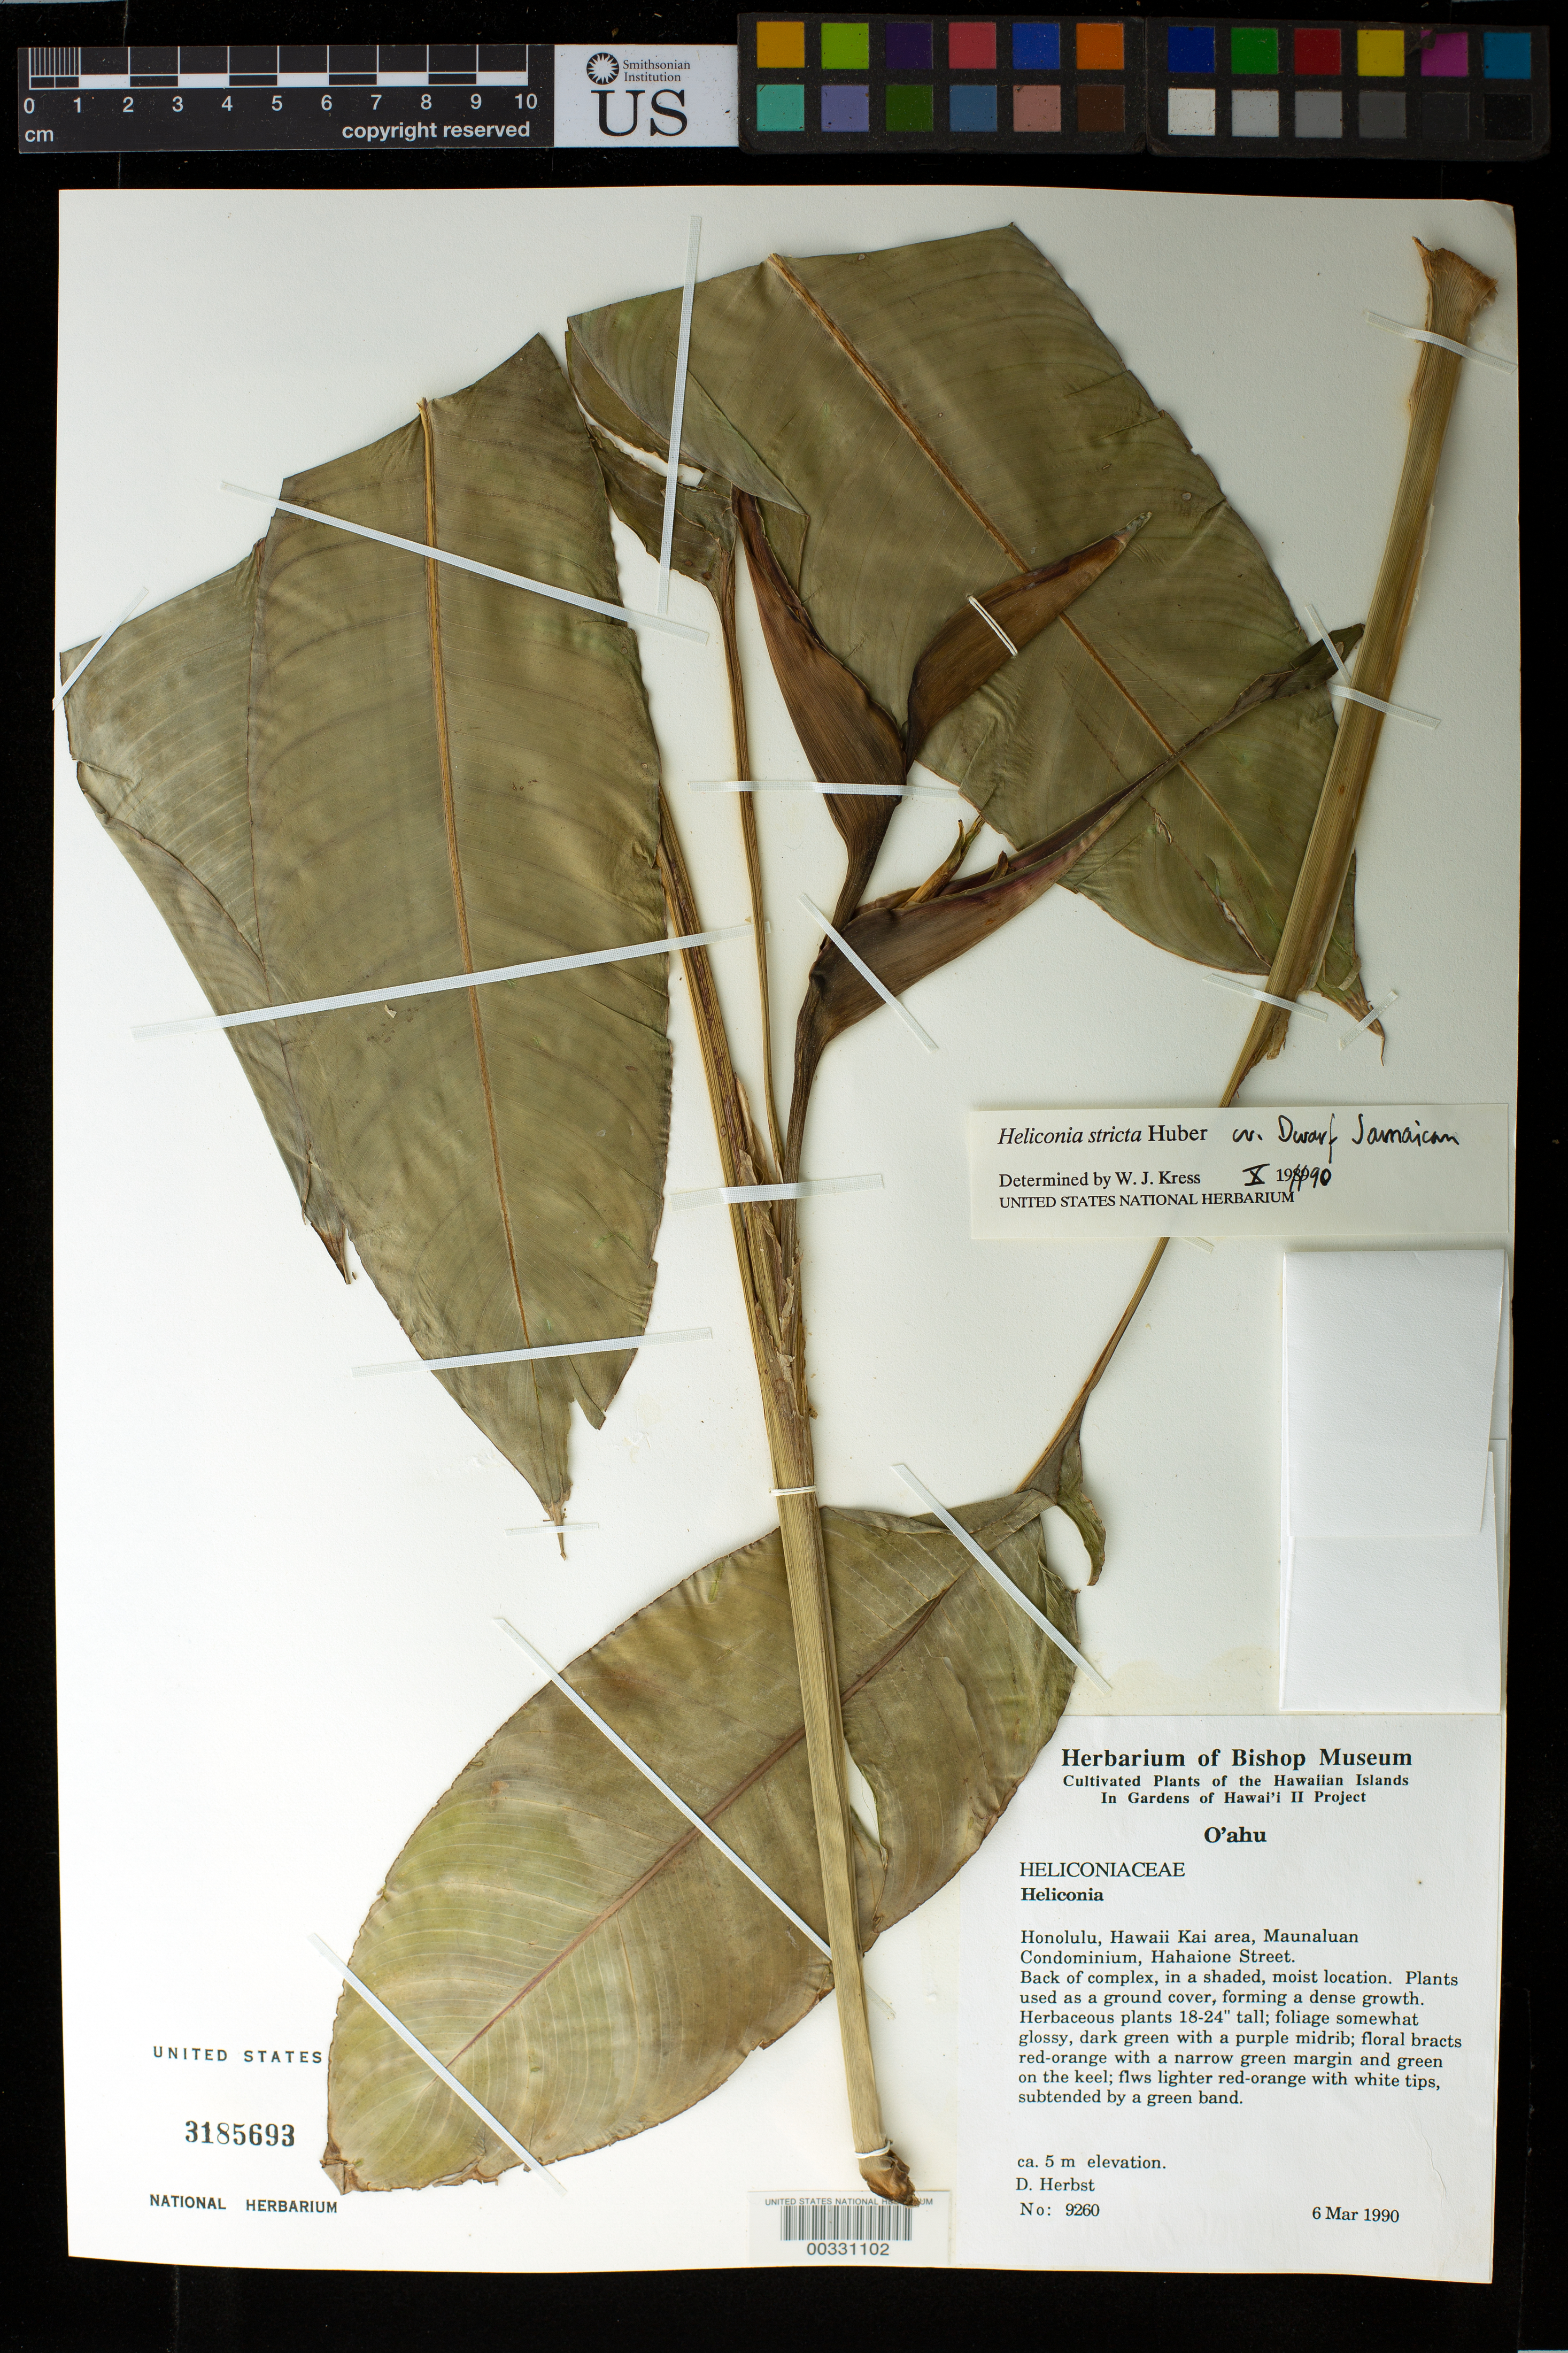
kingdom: Plantae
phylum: Tracheophyta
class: Liliopsida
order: Zingiberales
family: Heliconiaceae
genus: Heliconia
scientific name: Heliconia stricta 'Dwarf Jamaican'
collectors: D. R. Herbst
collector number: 9260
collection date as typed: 06 Mar 1990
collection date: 1990-03-06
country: United States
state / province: Florida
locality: Southern Florida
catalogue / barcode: US 3185693